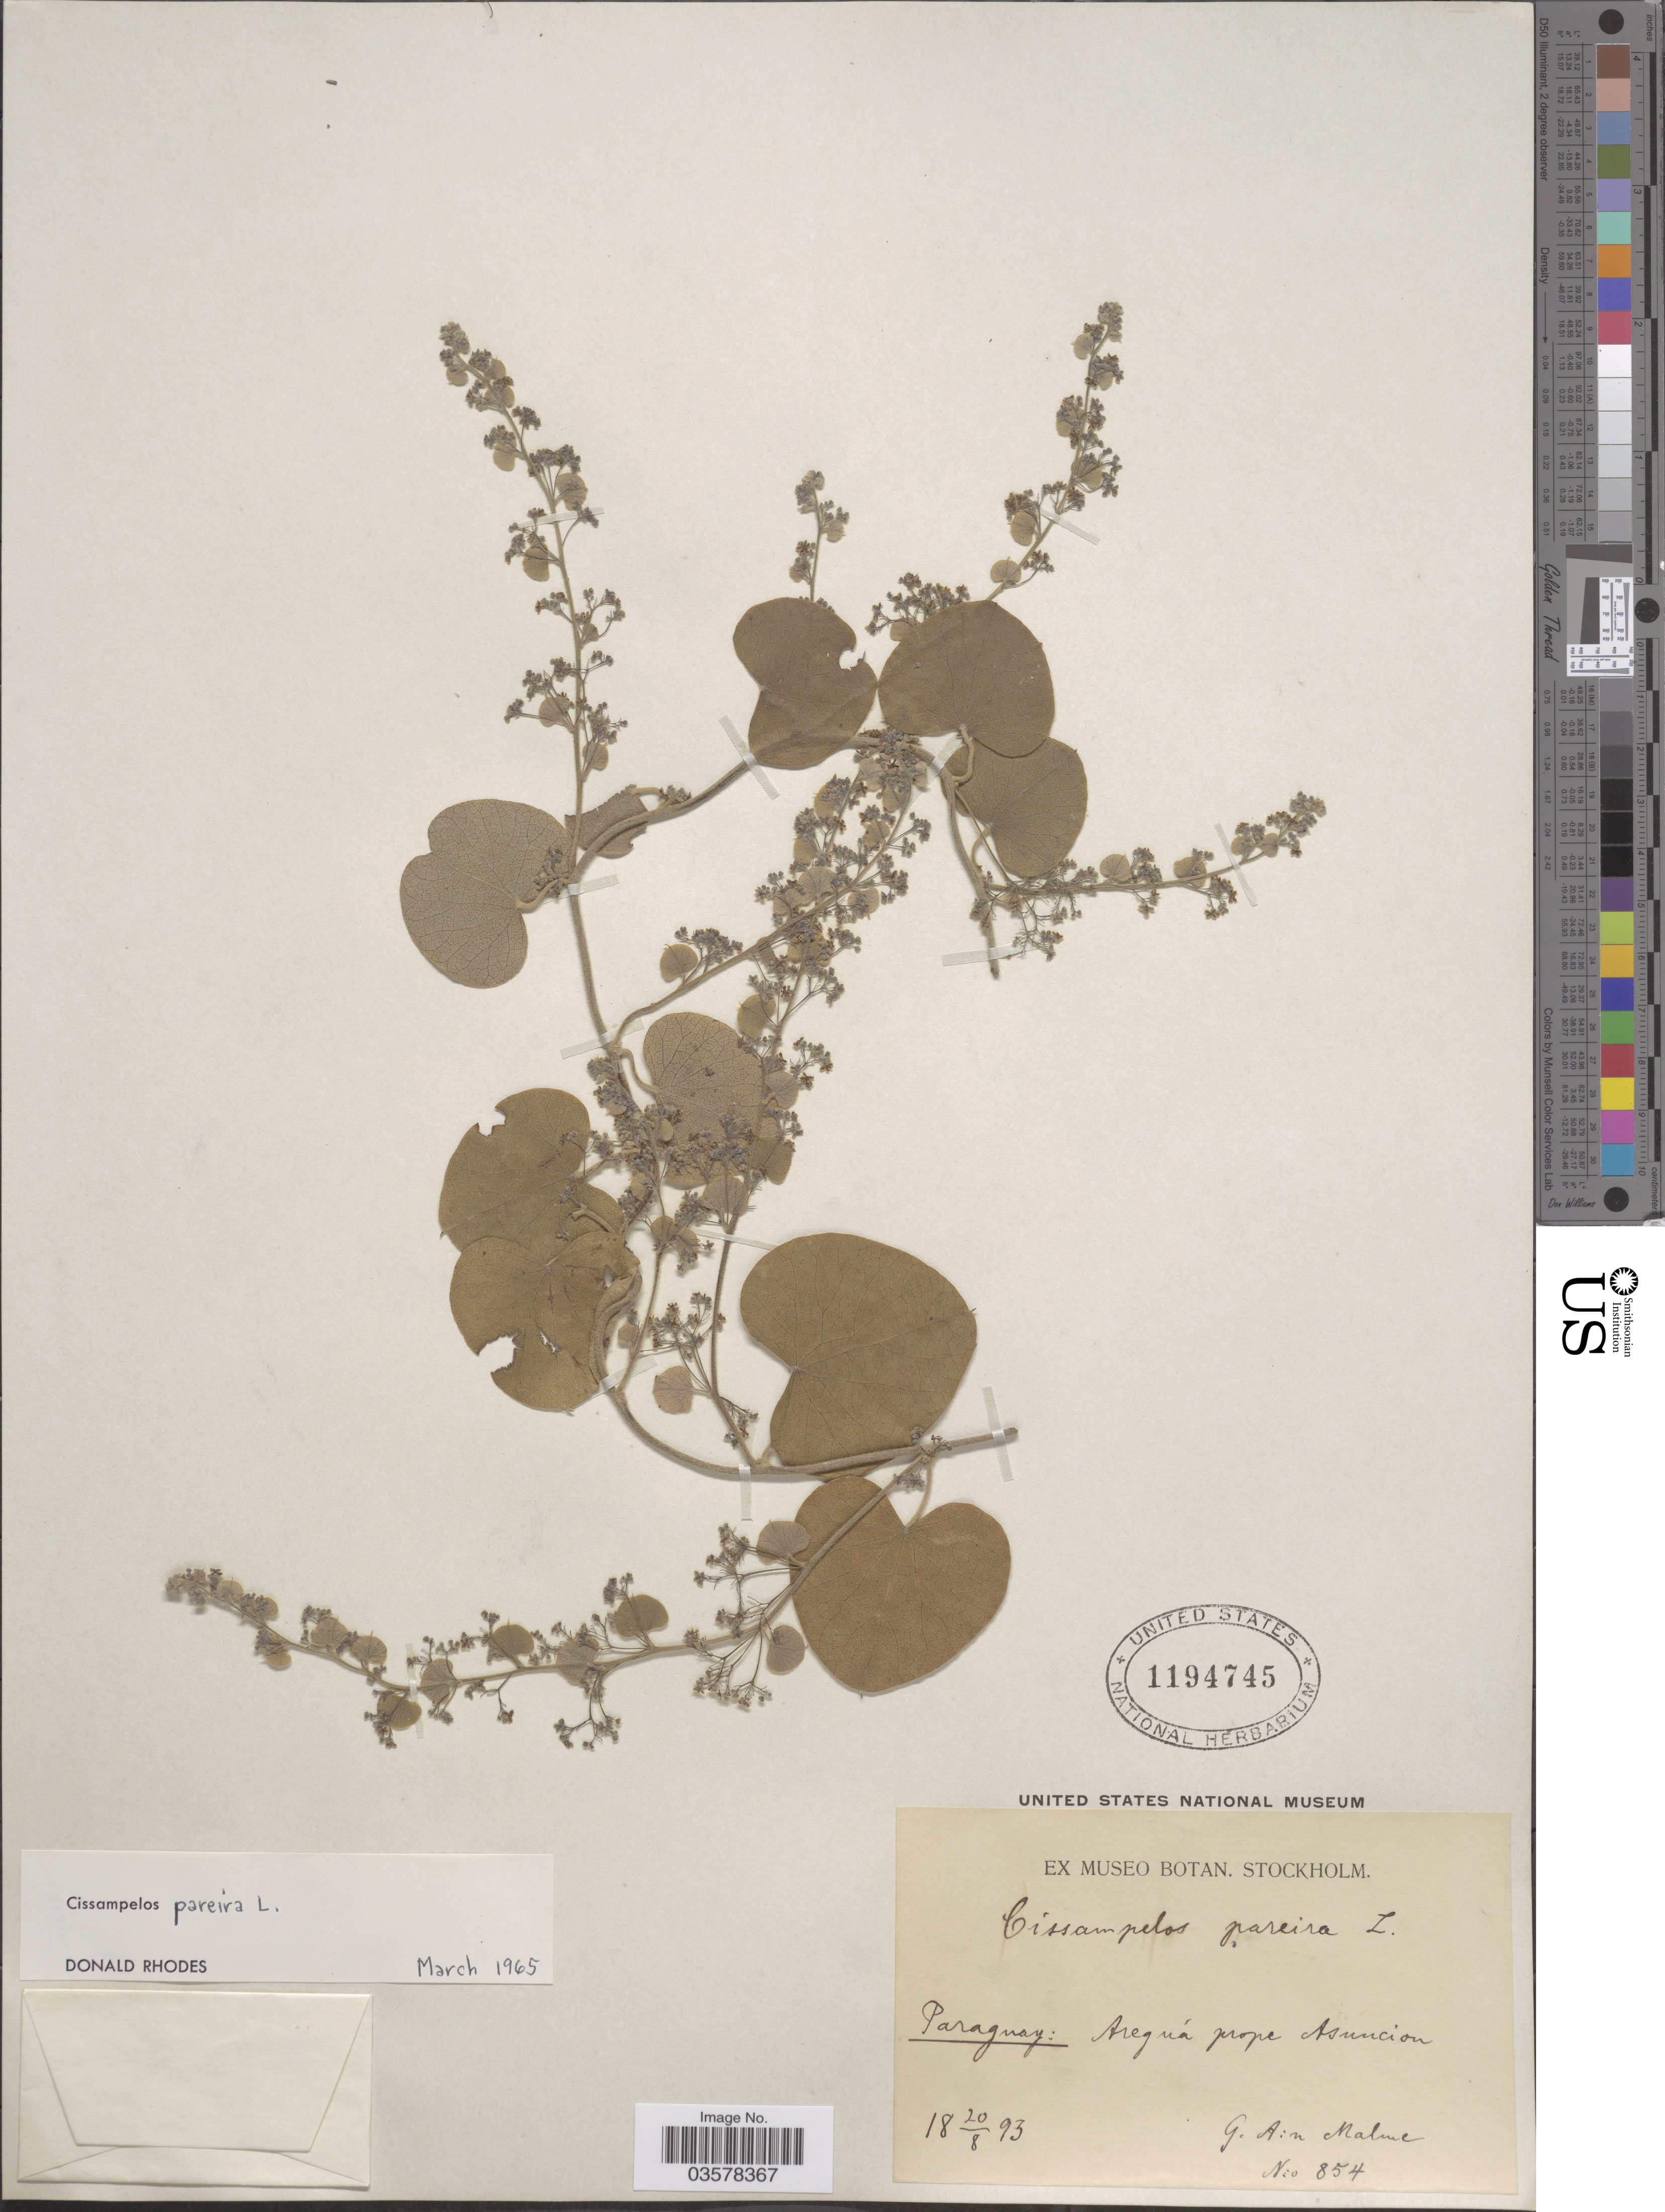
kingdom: Plantae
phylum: Tracheophyta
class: Magnoliopsida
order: Ranunculales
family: Menispermaceae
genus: Cissampelos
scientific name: Cissampelos pareira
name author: L.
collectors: G. O. A. Malme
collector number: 854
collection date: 1893-08-20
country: Paraguay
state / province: Asuncion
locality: Areguá prope Asuncion.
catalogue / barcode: US 1194745